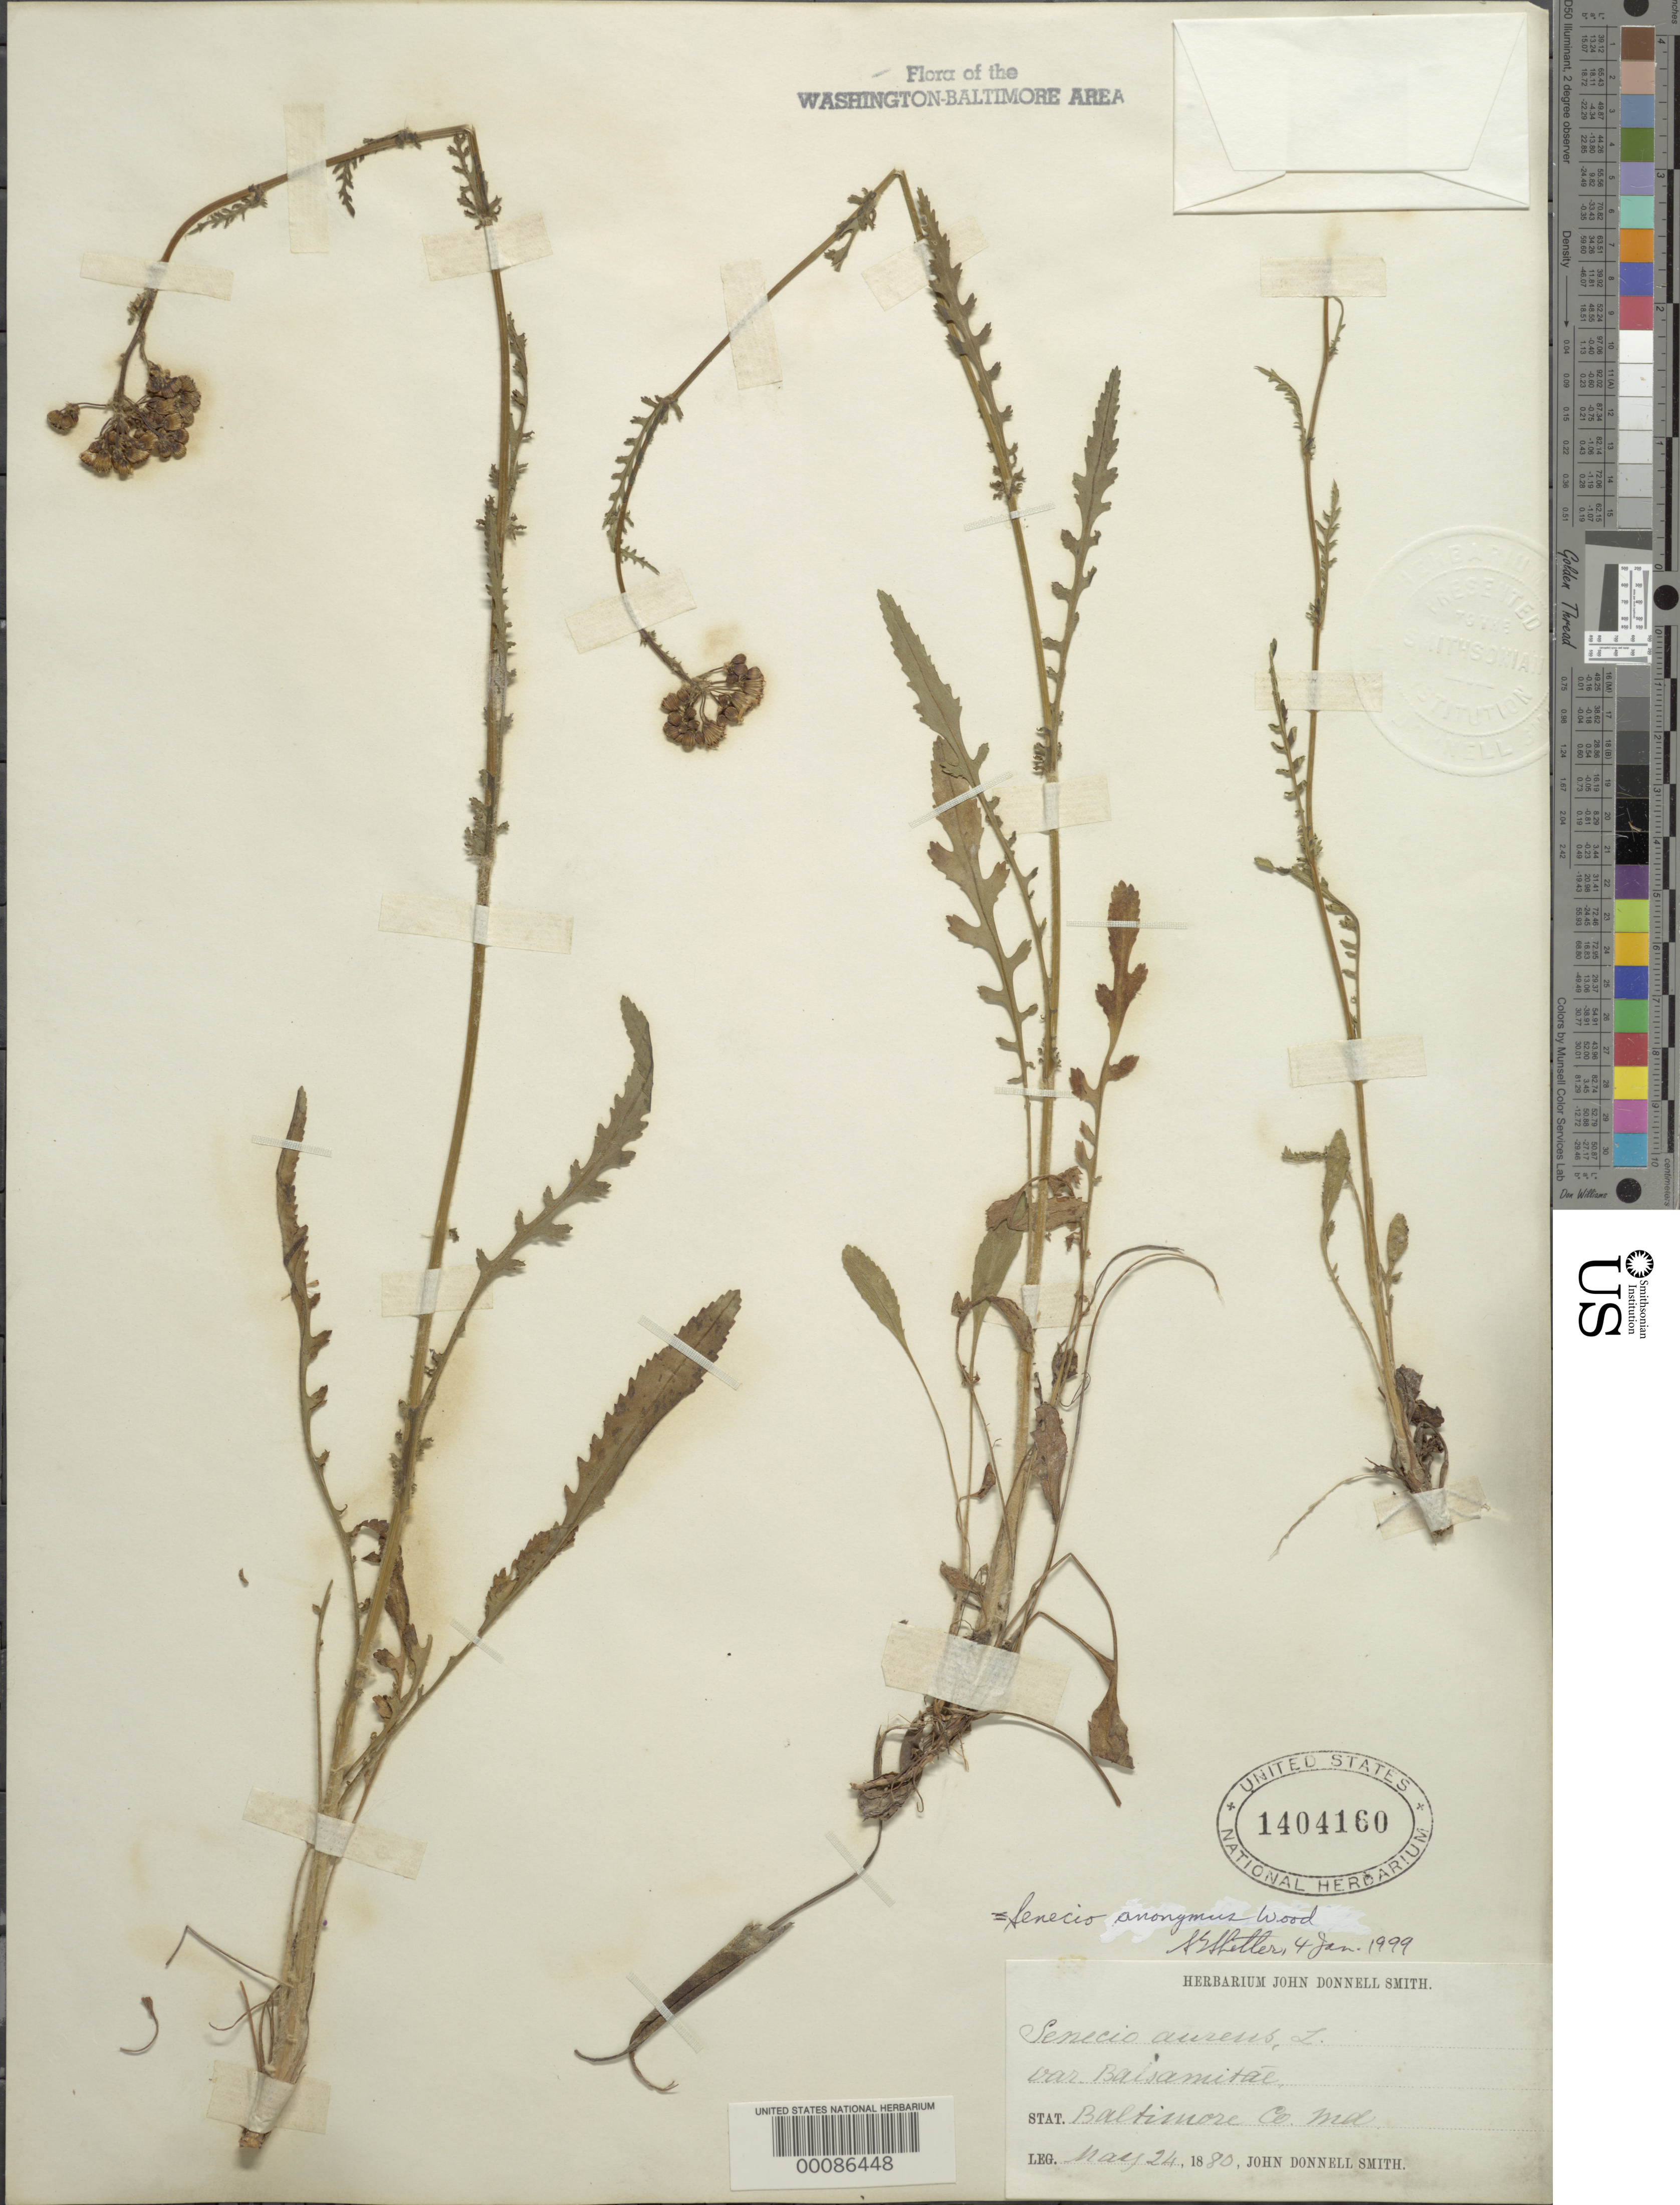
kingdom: Plantae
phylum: Tracheophyta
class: Magnoliopsida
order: Asterales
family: Asteraceae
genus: Packera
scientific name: Packera anonyma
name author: (Alph. Wood) W.A. Weber & Á. Löve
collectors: J. Donnell Smith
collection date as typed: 24 May 1880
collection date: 1880-05-24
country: United States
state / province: Maryland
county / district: Baltimore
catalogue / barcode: US 1404160